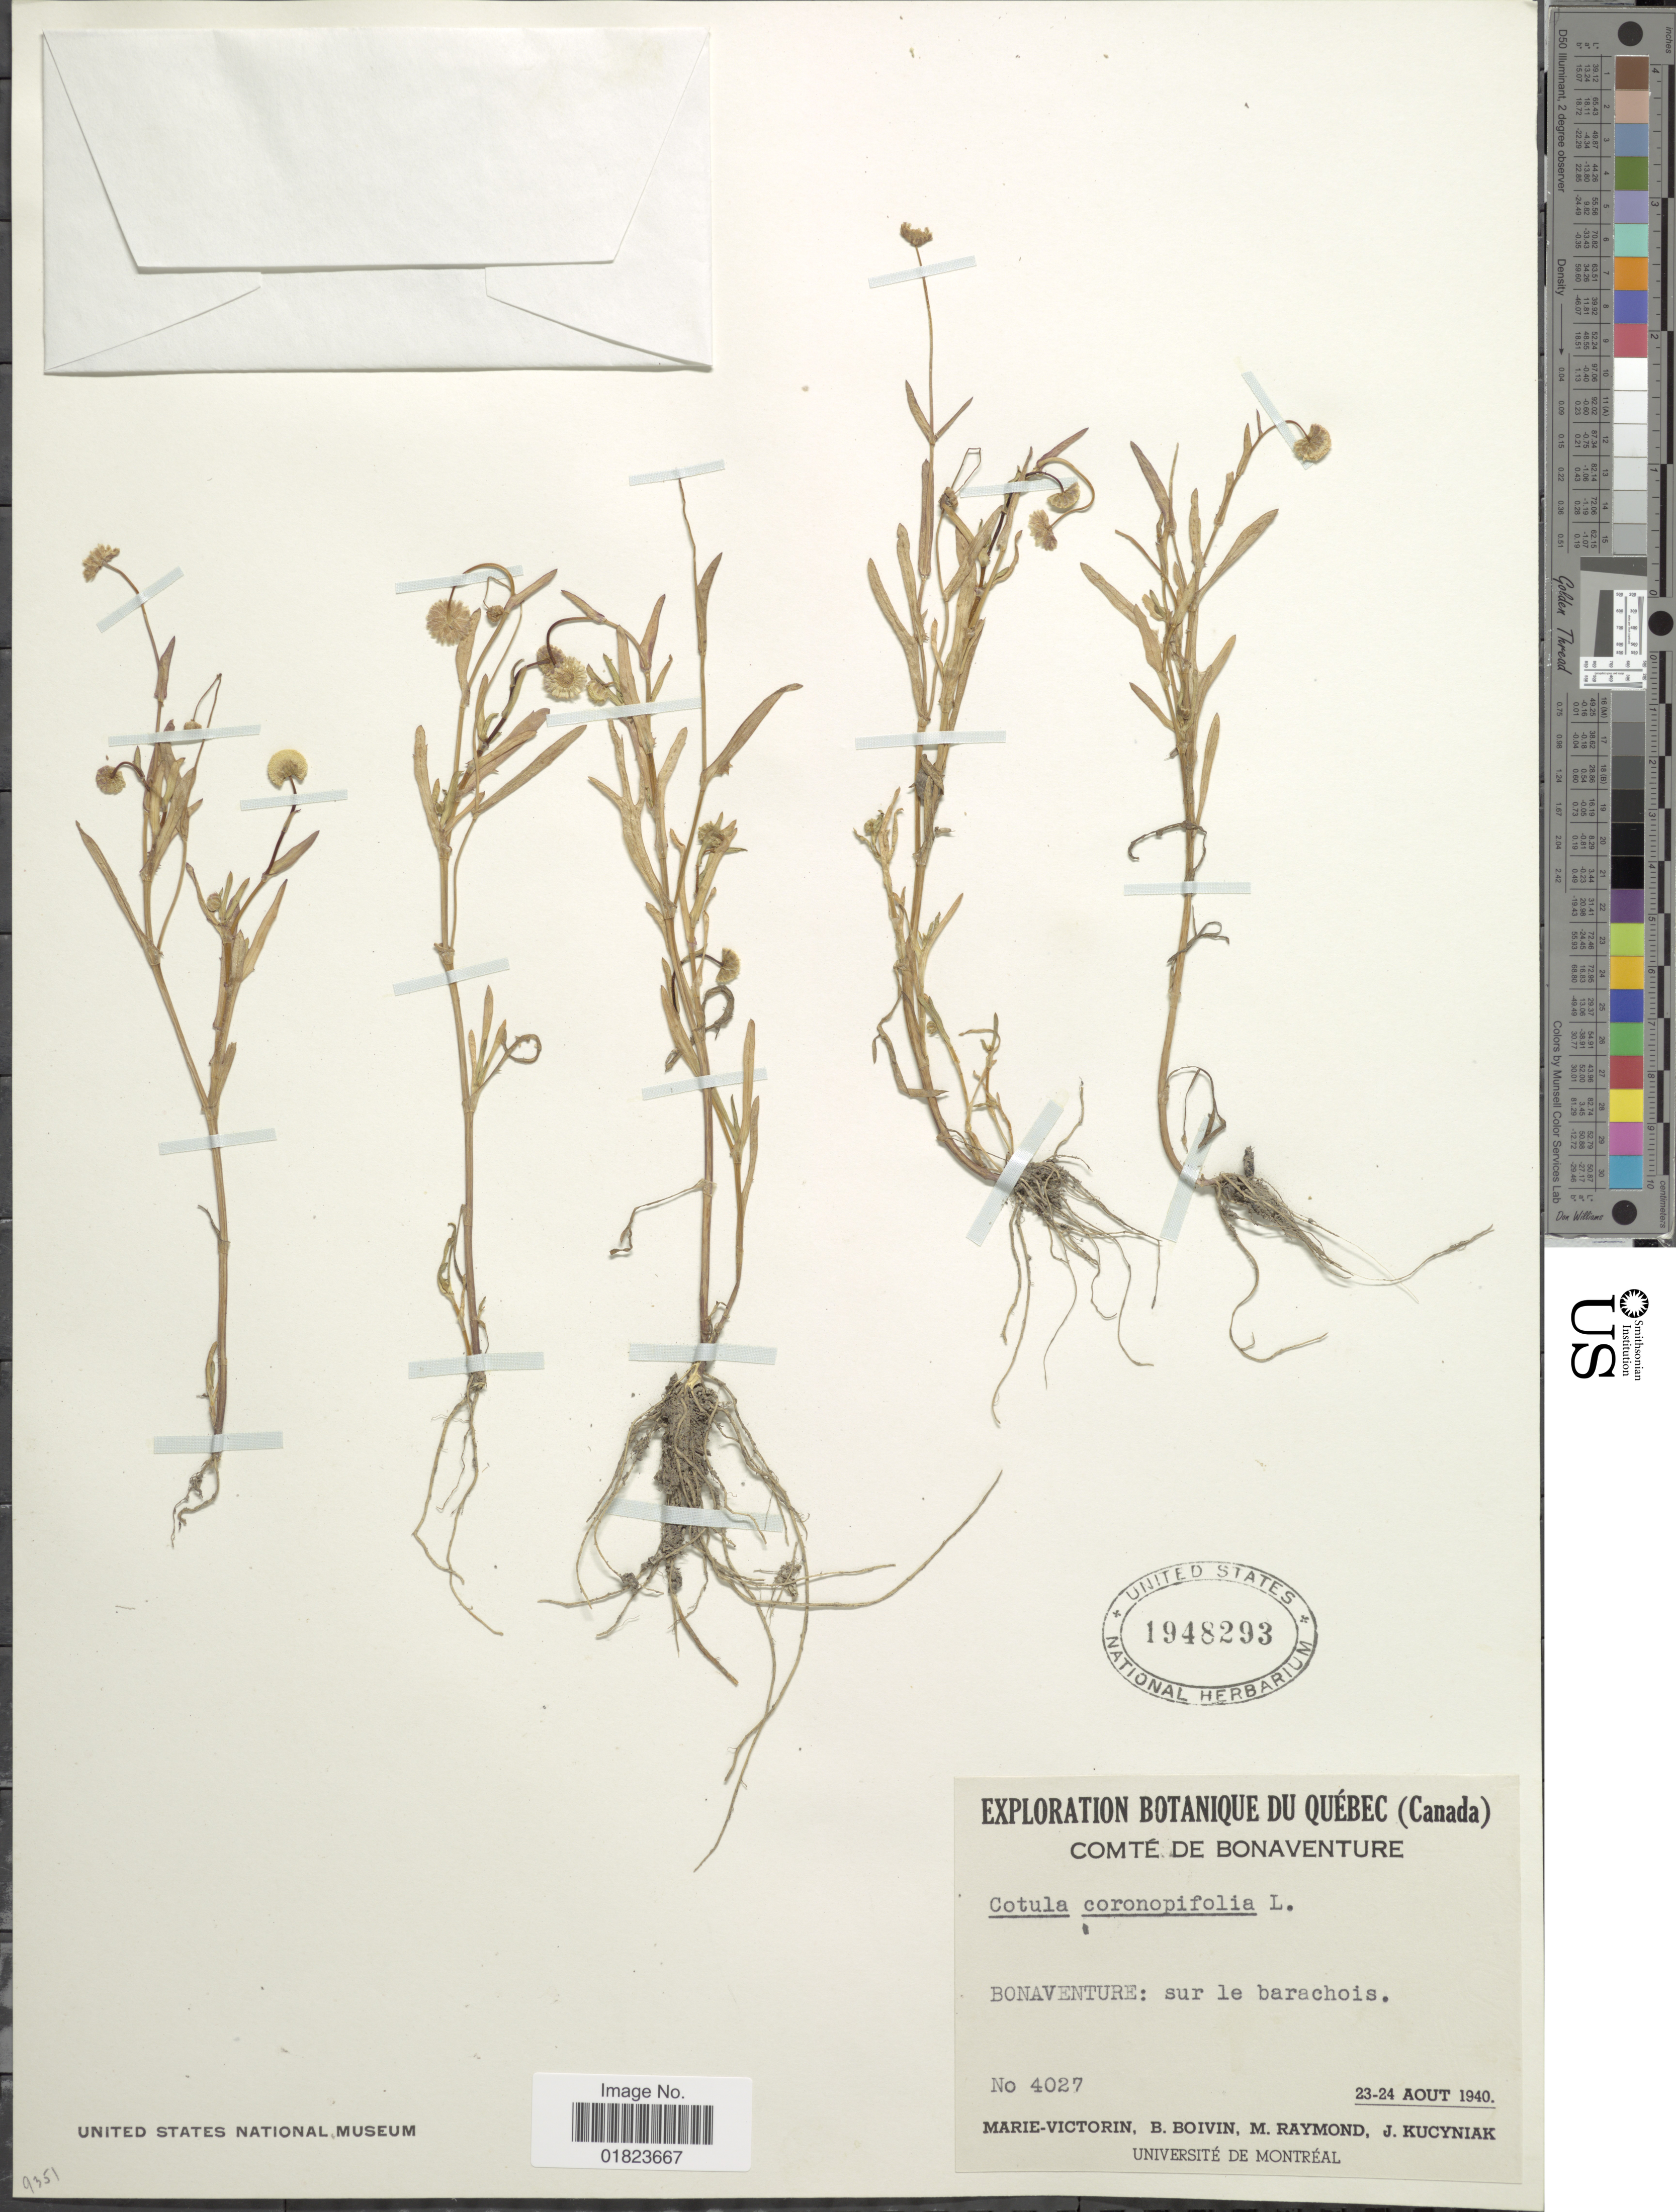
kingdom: Plantae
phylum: Tracheophyta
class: Magnoliopsida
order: Asterales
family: Asteraceae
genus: Cotula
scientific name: Cotula coronopifolia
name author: L.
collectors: -. Marie-Victorin, J. R. B. Boivin, M. Raymond & J. Kucyniak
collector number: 4027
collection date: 1940-08-23/1940-08-24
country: Canada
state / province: Quebec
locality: Quebec (Canada). Comite de Bonaventure. Bonaventure: sur le barachois.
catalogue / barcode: US 1948293